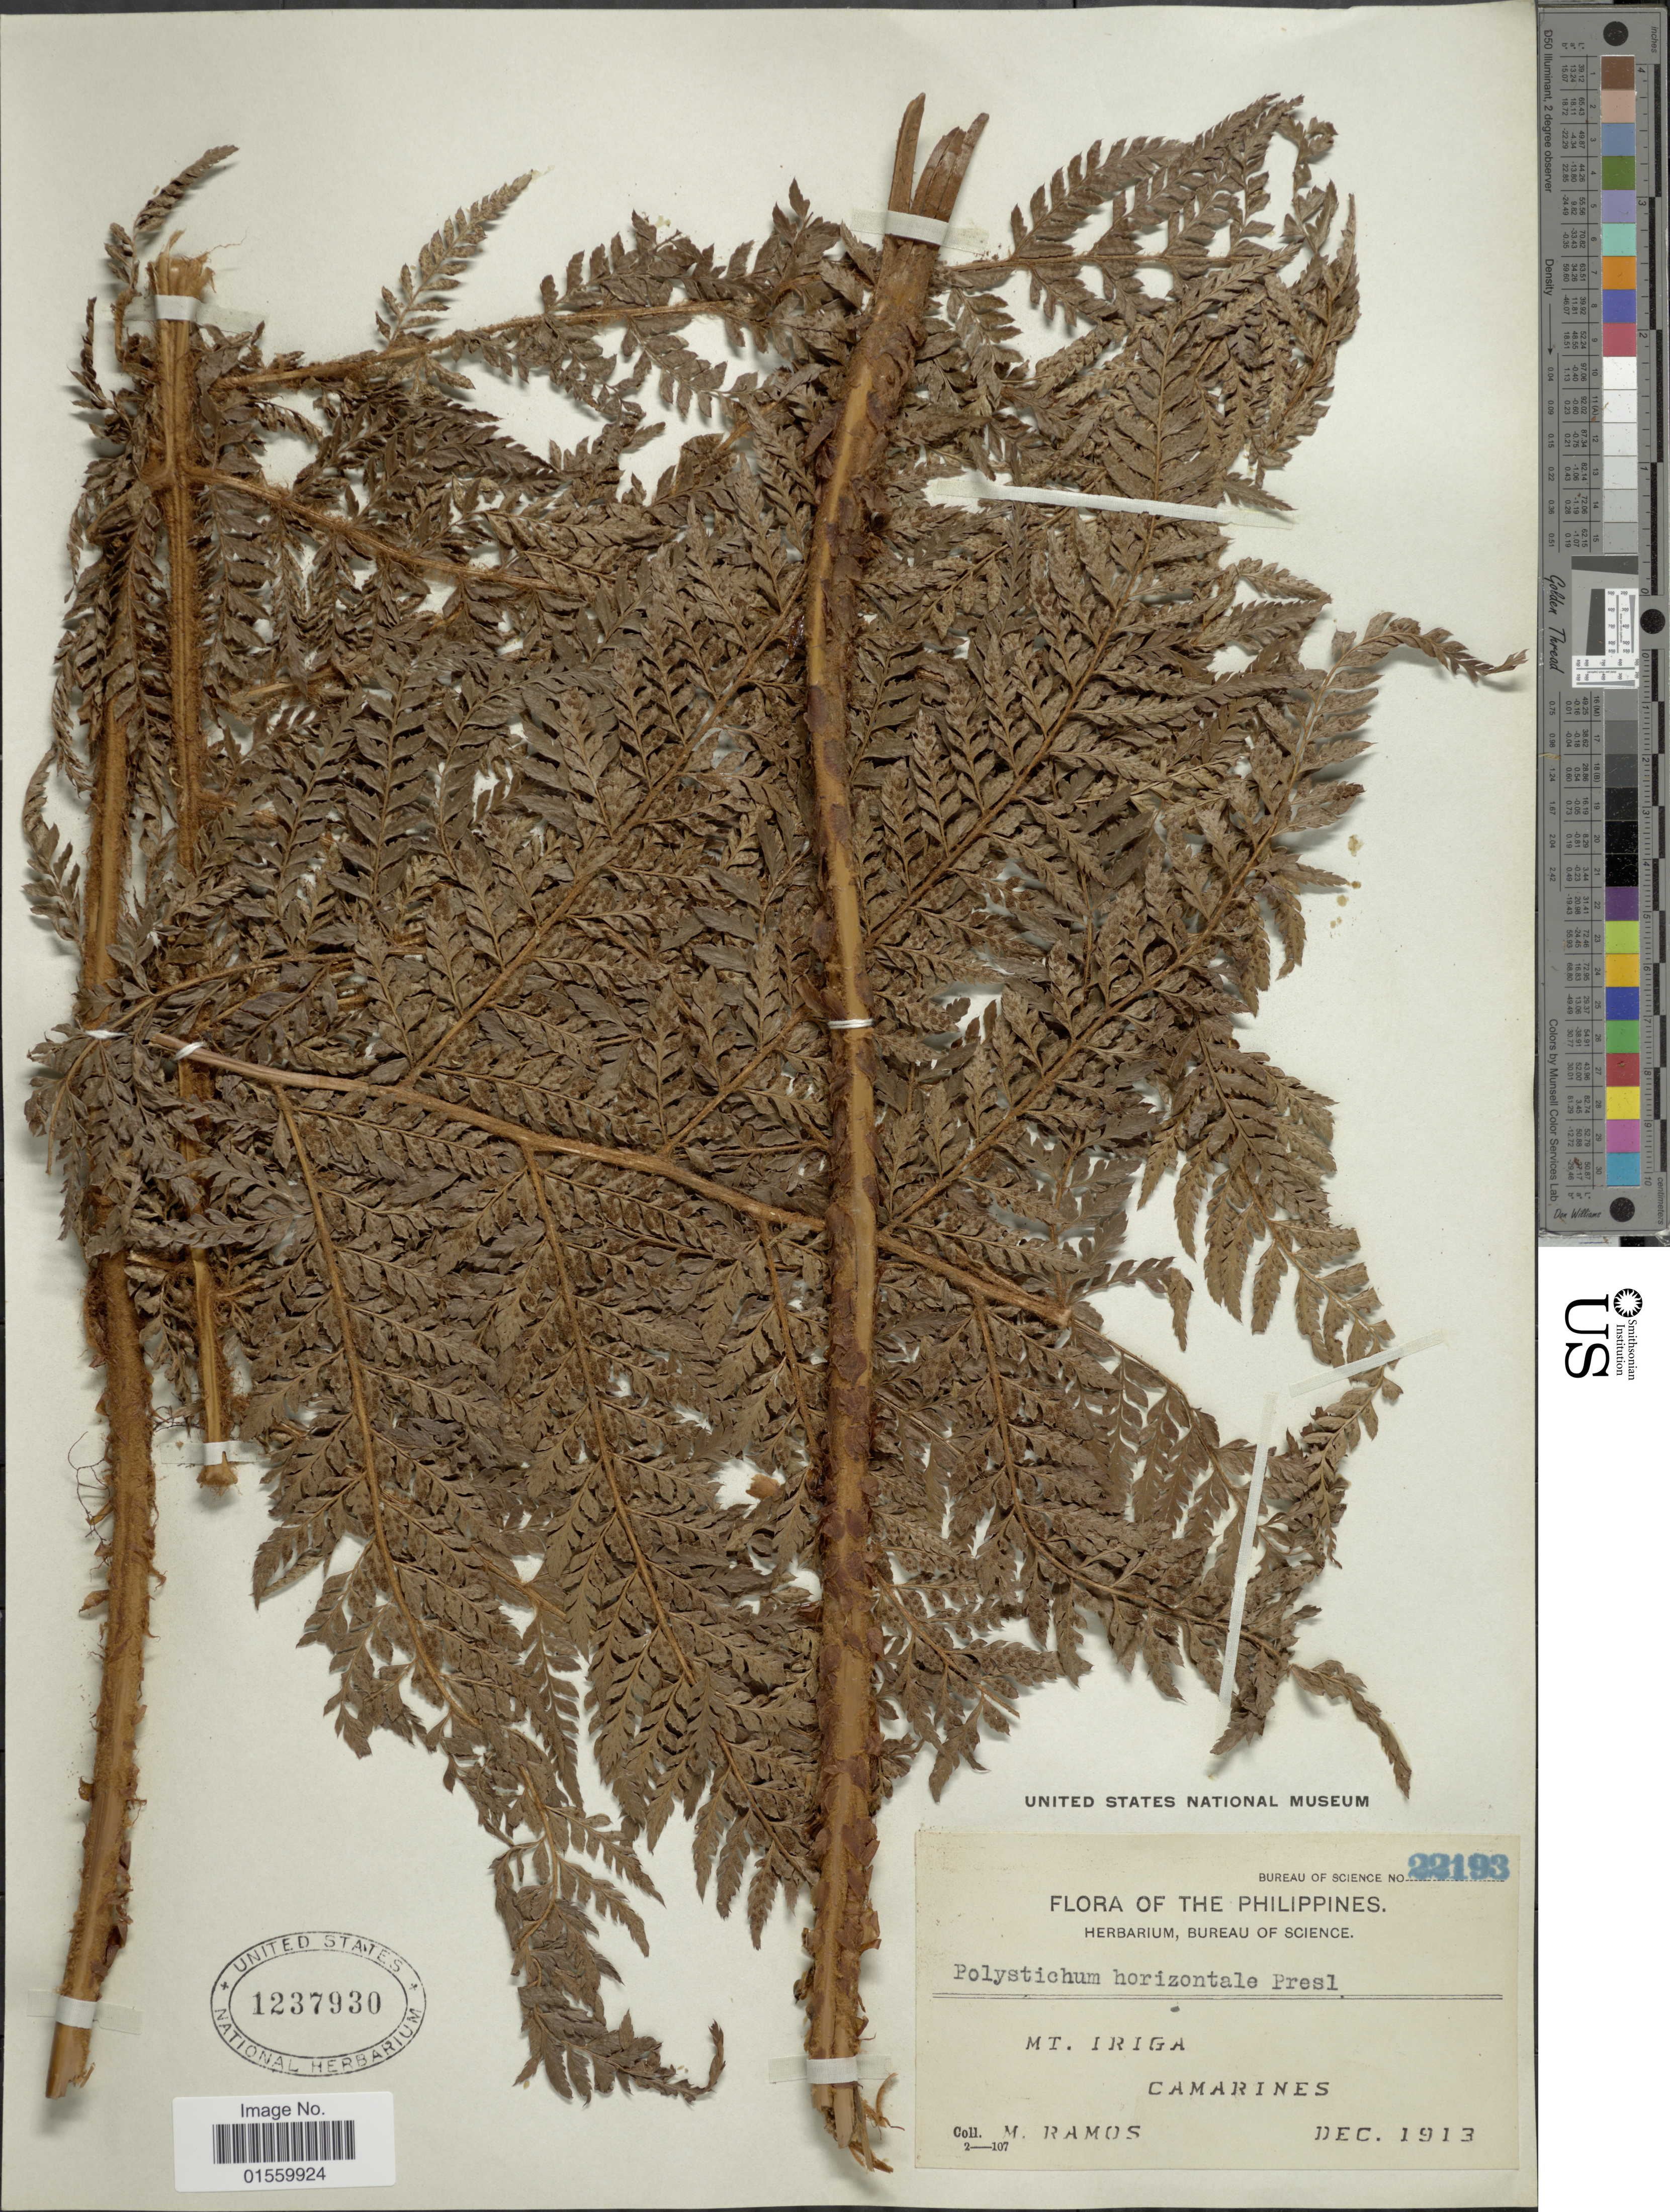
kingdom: Plantae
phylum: Tracheophyta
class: Polypodiopsida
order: Polypodiales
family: Dryopteridaceae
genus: Polystichum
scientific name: Polystichum horizontale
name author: C. Presl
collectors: M. Ramos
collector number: Bureau of Science 22193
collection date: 1913-12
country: Philippines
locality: Mt. Iriga, Camarines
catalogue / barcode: US 1237930